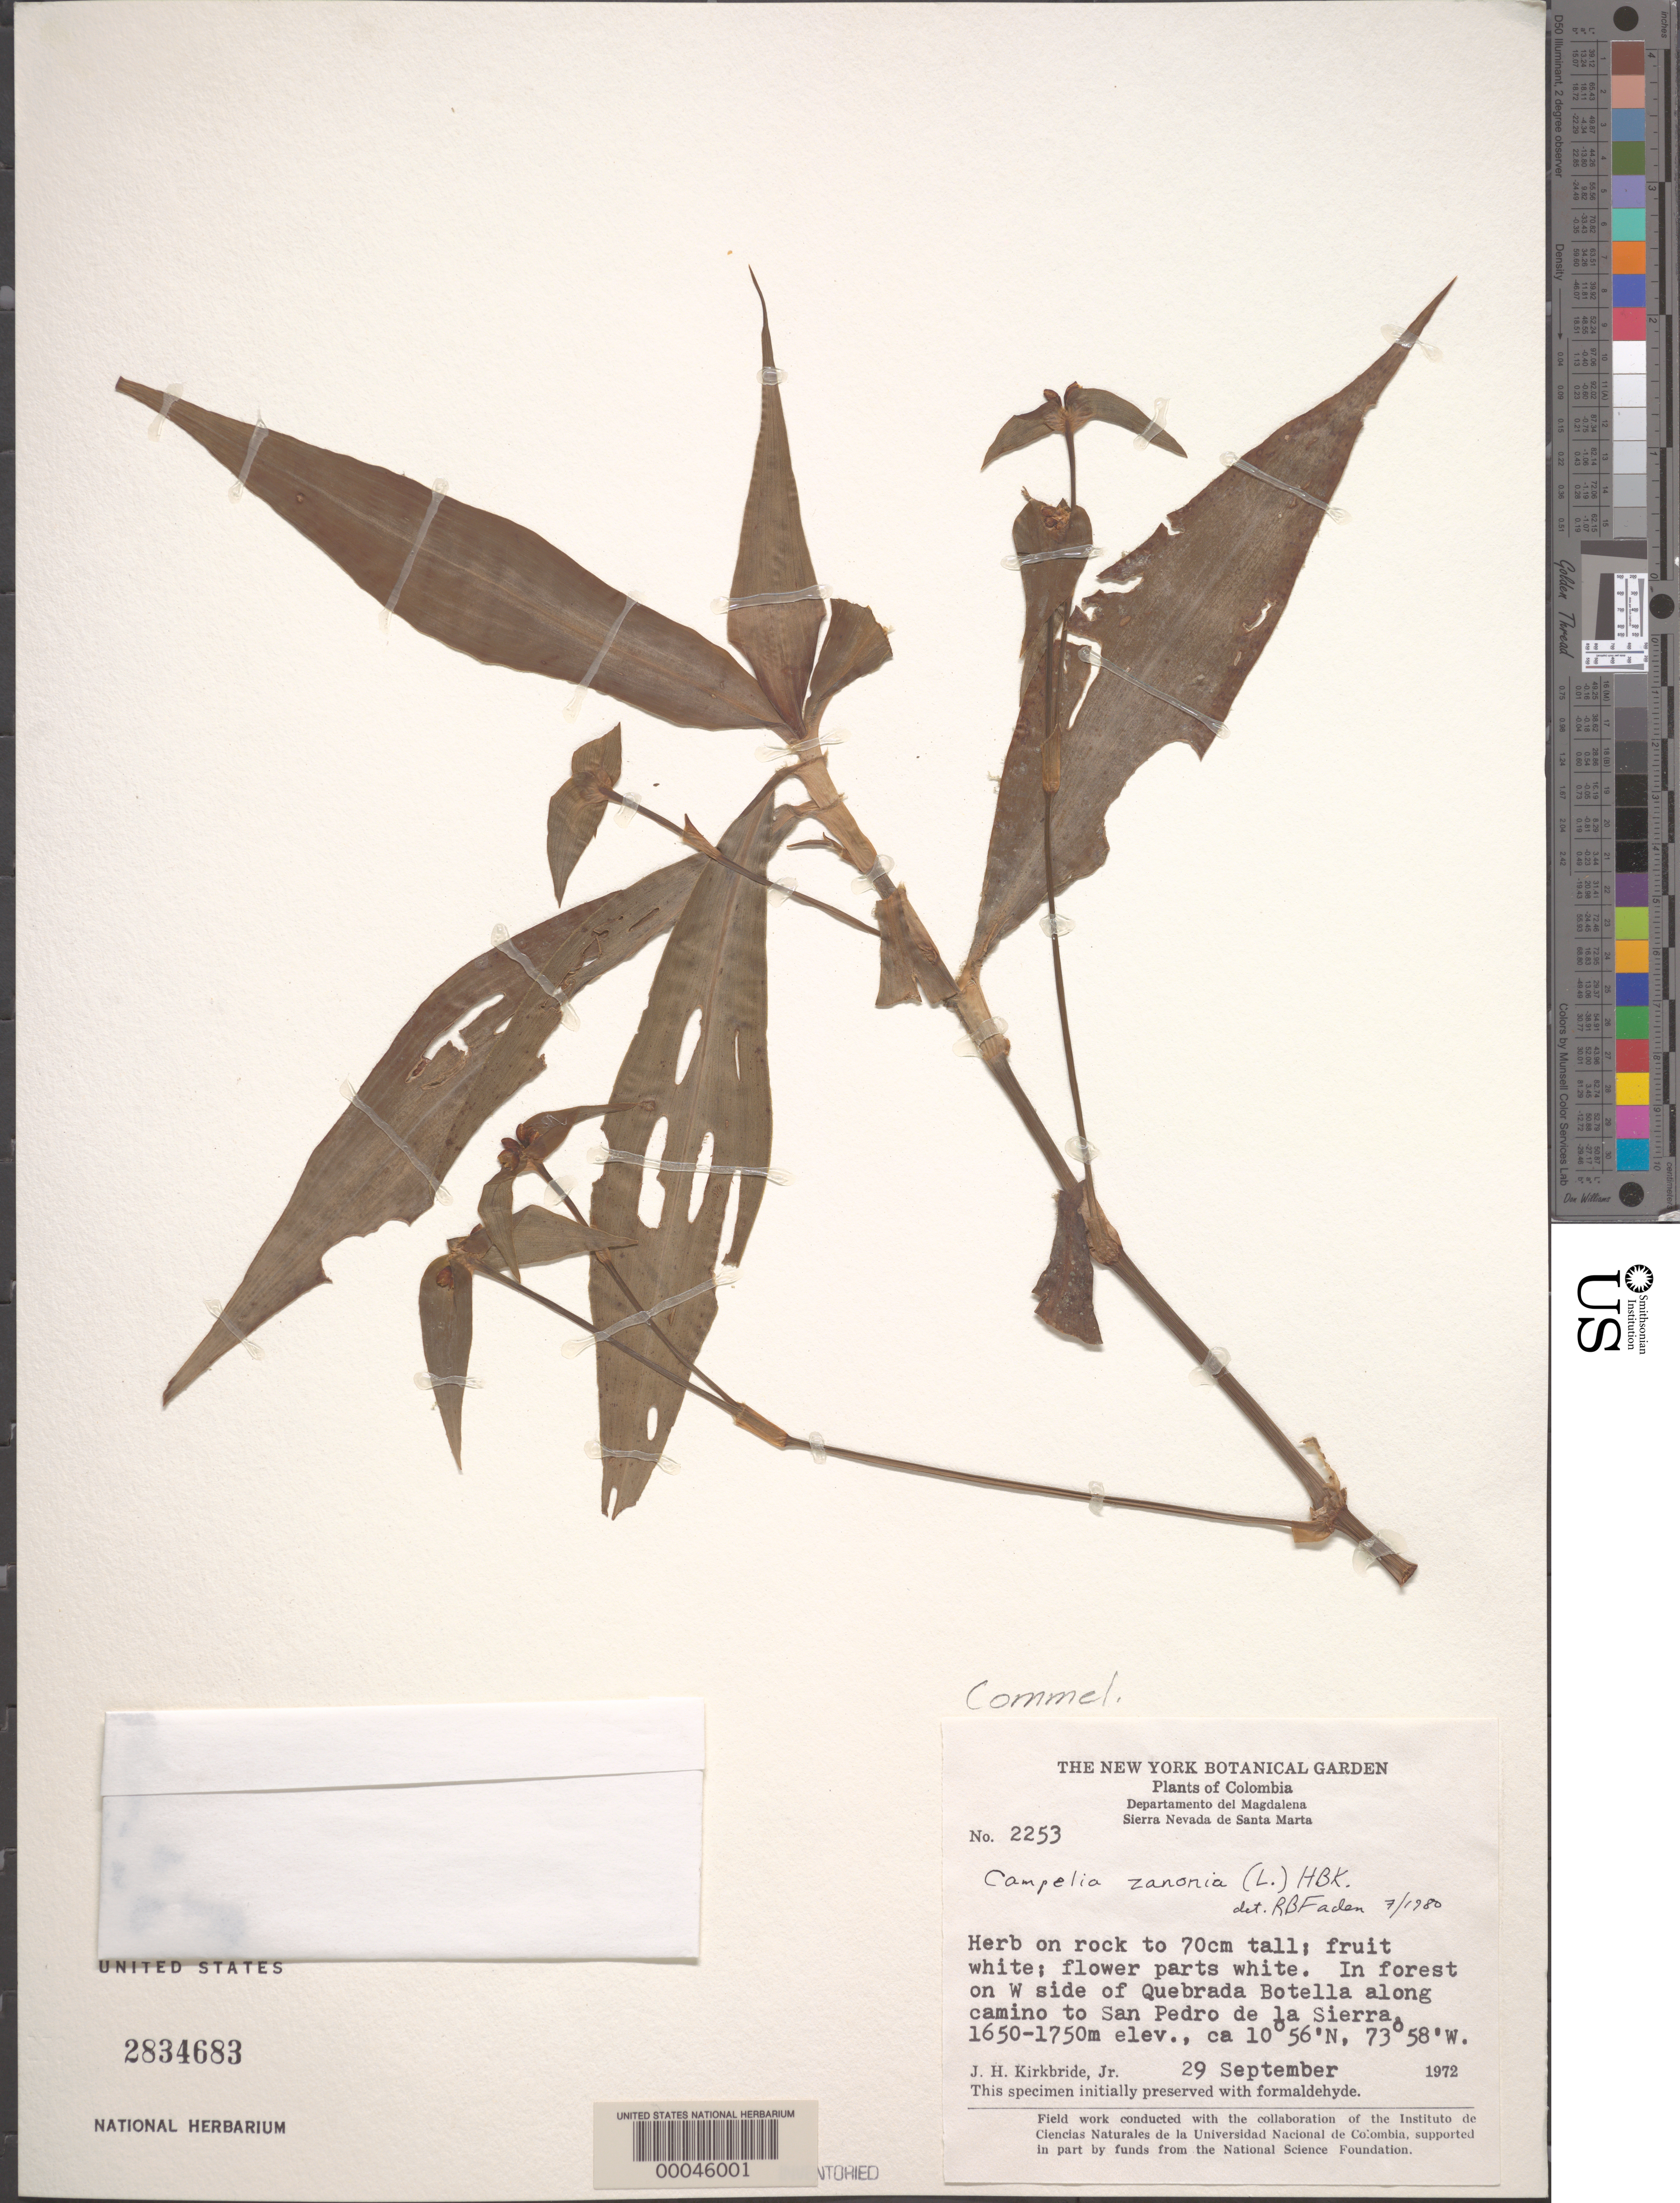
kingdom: Plantae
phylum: Tracheophyta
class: Liliopsida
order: Commelinales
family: Commelinaceae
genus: Tradescantia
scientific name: Tradescantia zanonia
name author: (L.) Sw.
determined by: Faden, Robert B., (US), Smithsonian Institution - National Museum of Natural History (UNITED STATES)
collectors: J. H. Kirkbride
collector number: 2253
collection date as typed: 29 Sep 1972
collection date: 1972-09-29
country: Colombia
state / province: Magdalena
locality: Quebrada Botella, Sierra Nevada de Santa Marta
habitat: Quebrada, forest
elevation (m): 1650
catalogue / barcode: US 2834683